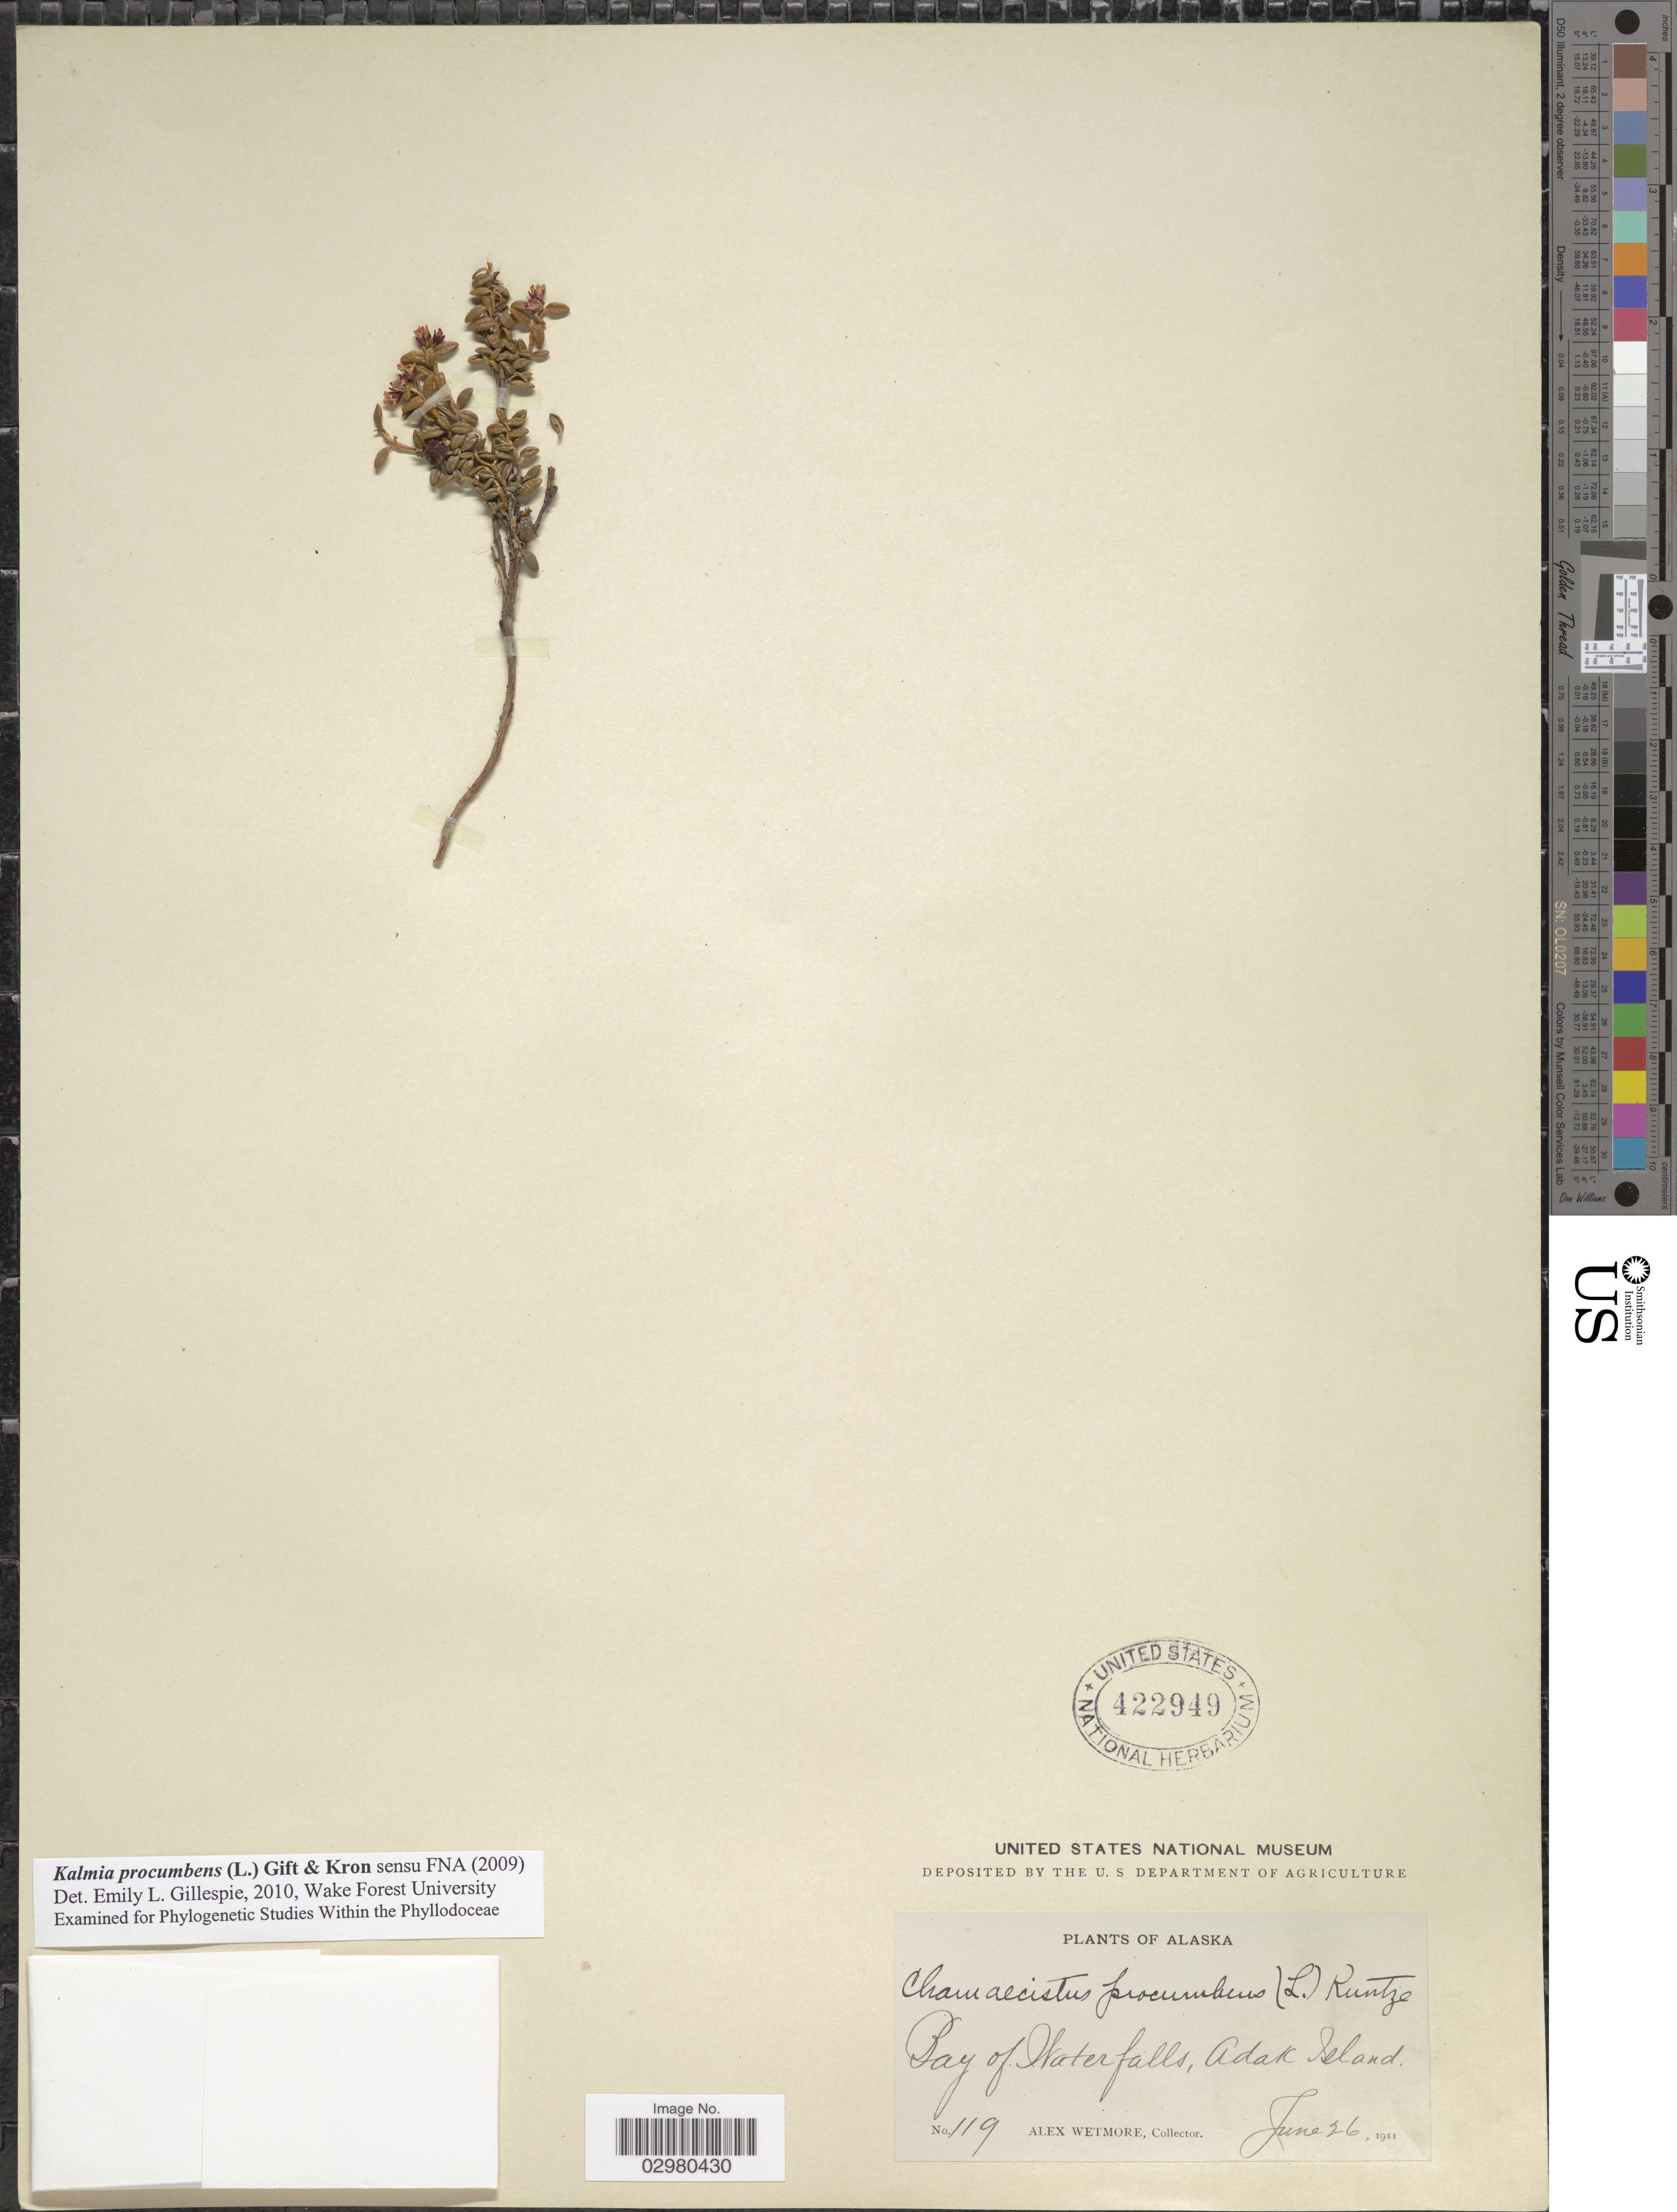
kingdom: Plantae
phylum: Tracheophyta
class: Magnoliopsida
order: Ericales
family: Ericaceae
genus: Loiseleuria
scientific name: Loiseleuria procumbens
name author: (L.) Desv.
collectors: A. Wetmore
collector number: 119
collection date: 1911-06-26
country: United States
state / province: Alaska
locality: Bay of Waterfalls, Adak Island.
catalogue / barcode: US 422949